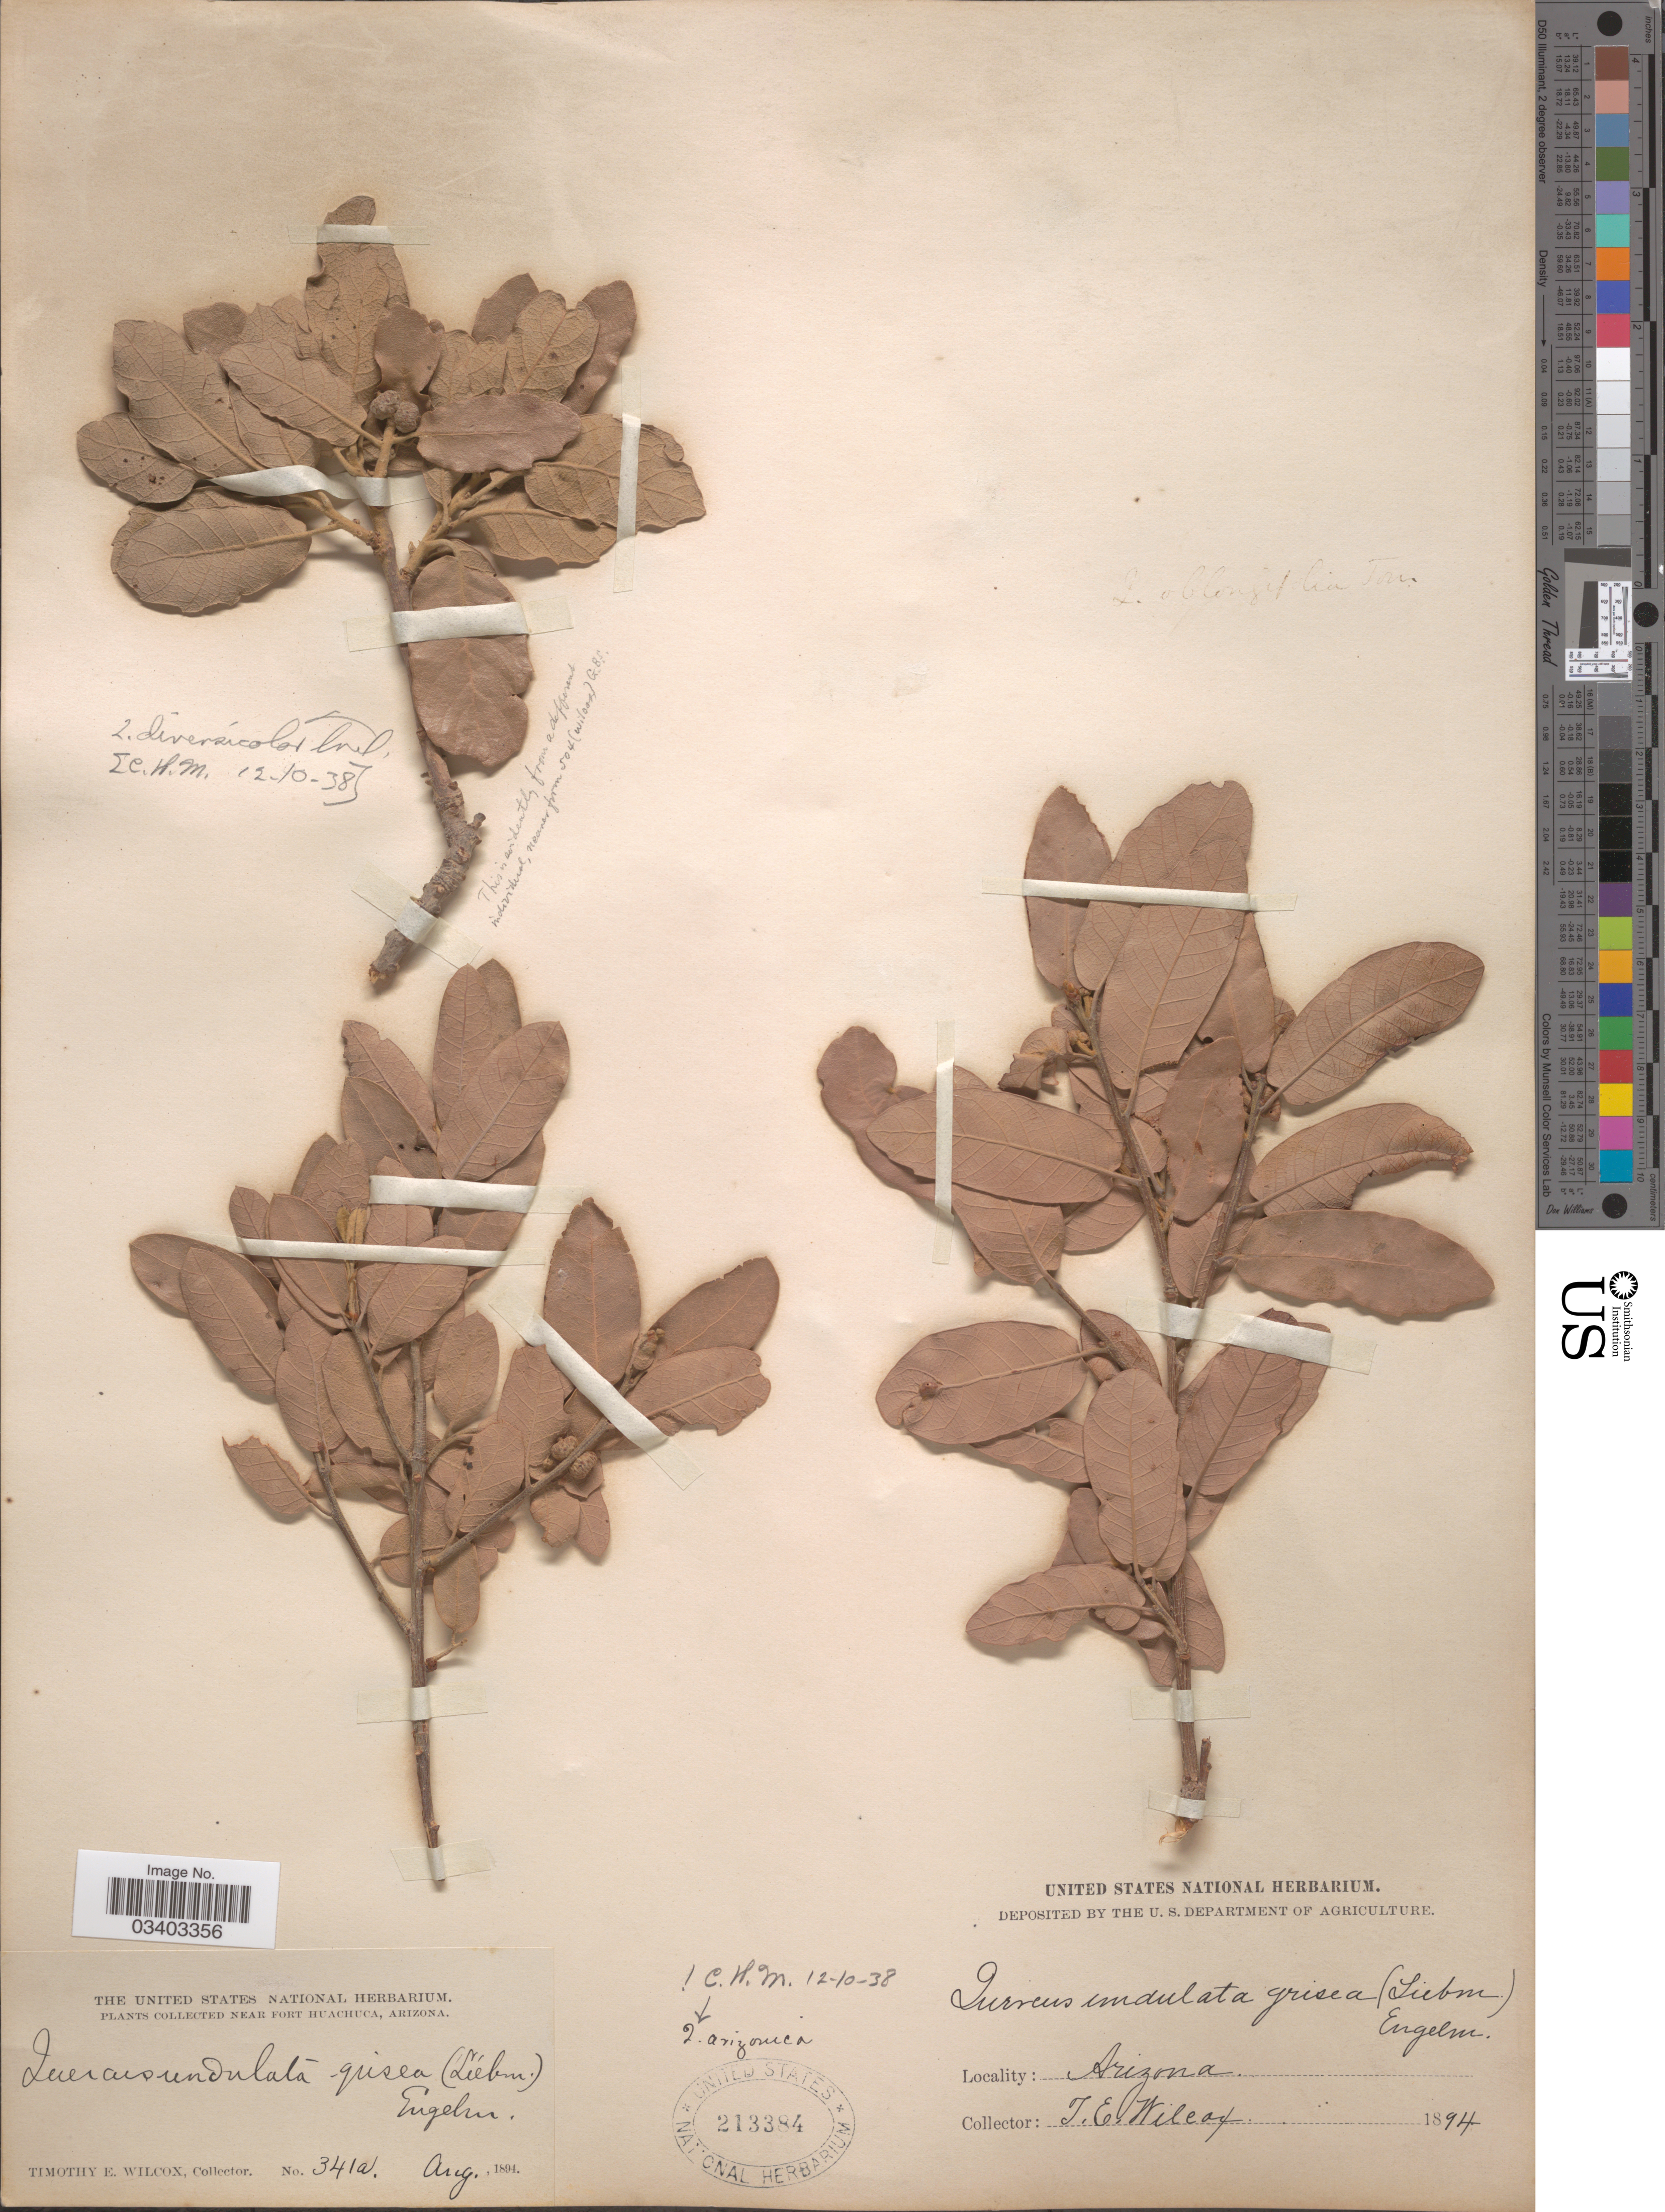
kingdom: Plantae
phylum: Tracheophyta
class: Magnoliopsida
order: Fagales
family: Fagaceae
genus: Quercus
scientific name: Quercus arizonica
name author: Sarg.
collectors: T. E. Wilcox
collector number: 341a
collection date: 1894-08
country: United States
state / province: Arizona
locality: Near Fort Huachuca.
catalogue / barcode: US 213384